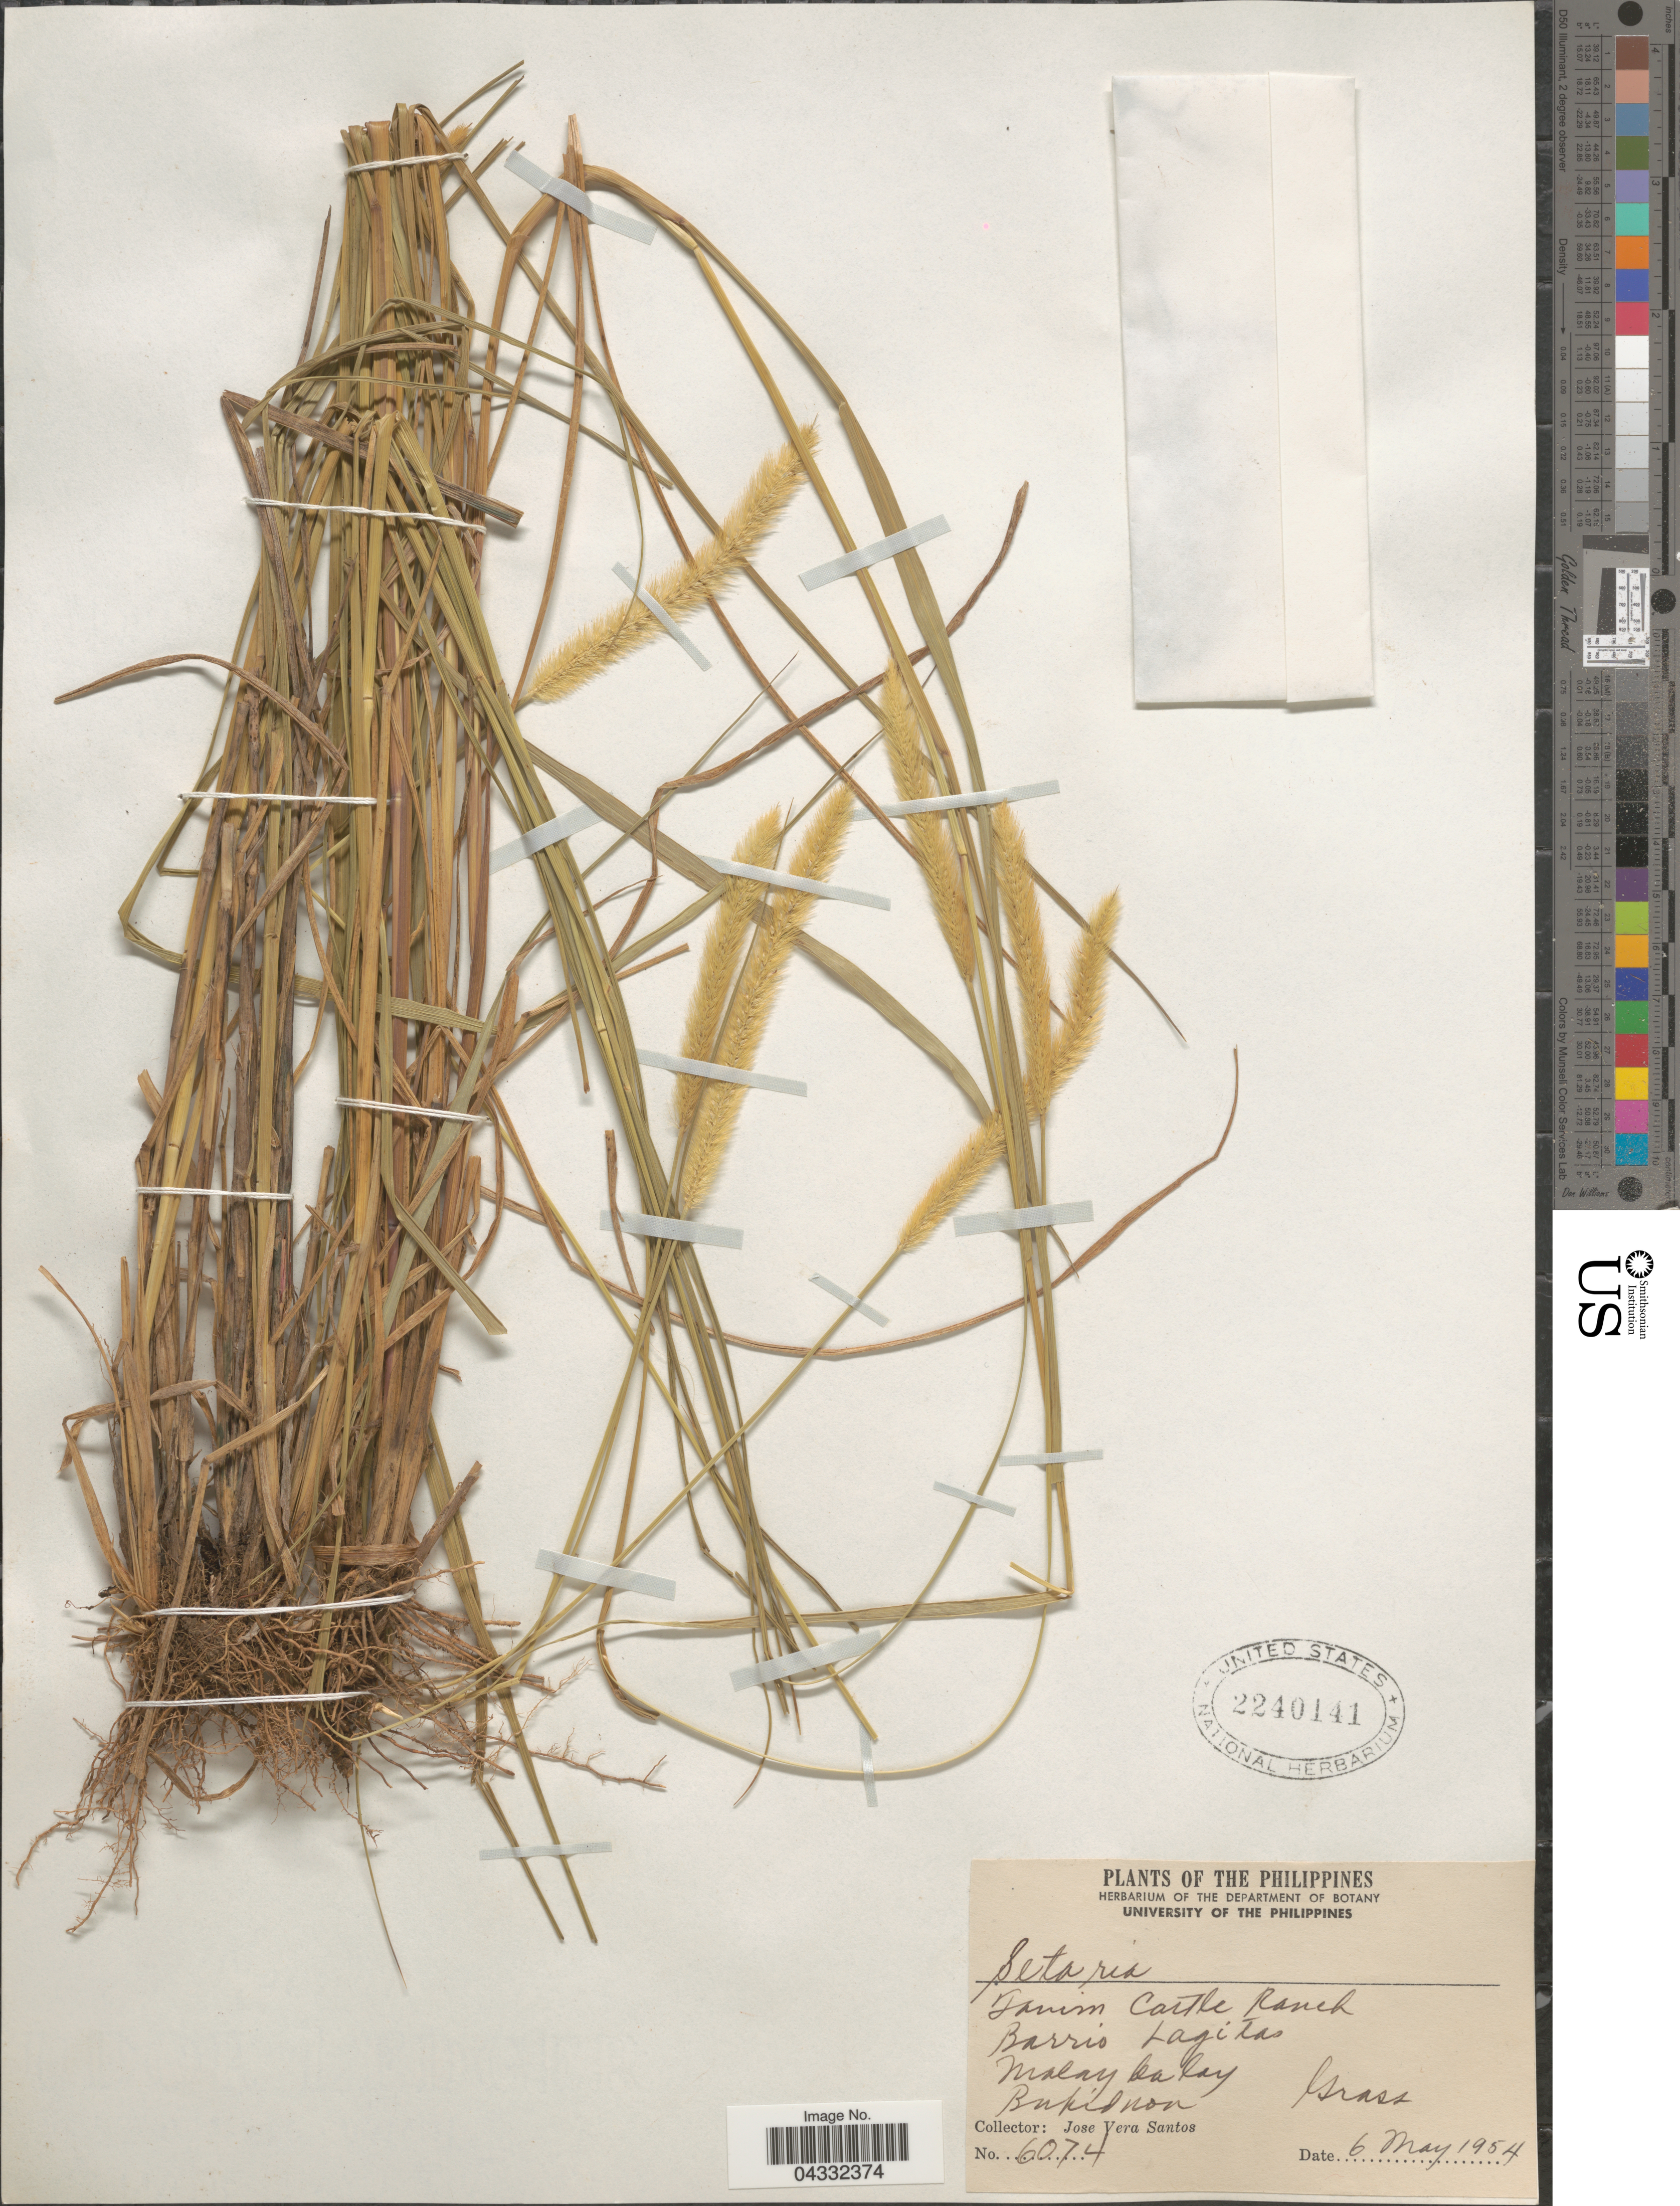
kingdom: Plantae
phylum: Tracheophyta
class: Liliopsida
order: Poales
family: Poaceae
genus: Setaria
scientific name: Setaria sp.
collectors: J. V. Santos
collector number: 6074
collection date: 1954-05-06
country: Philippines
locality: Farm Castle Ranch. Barrio Lagitas. Malay balay. Bukidnon.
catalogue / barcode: US 2240141